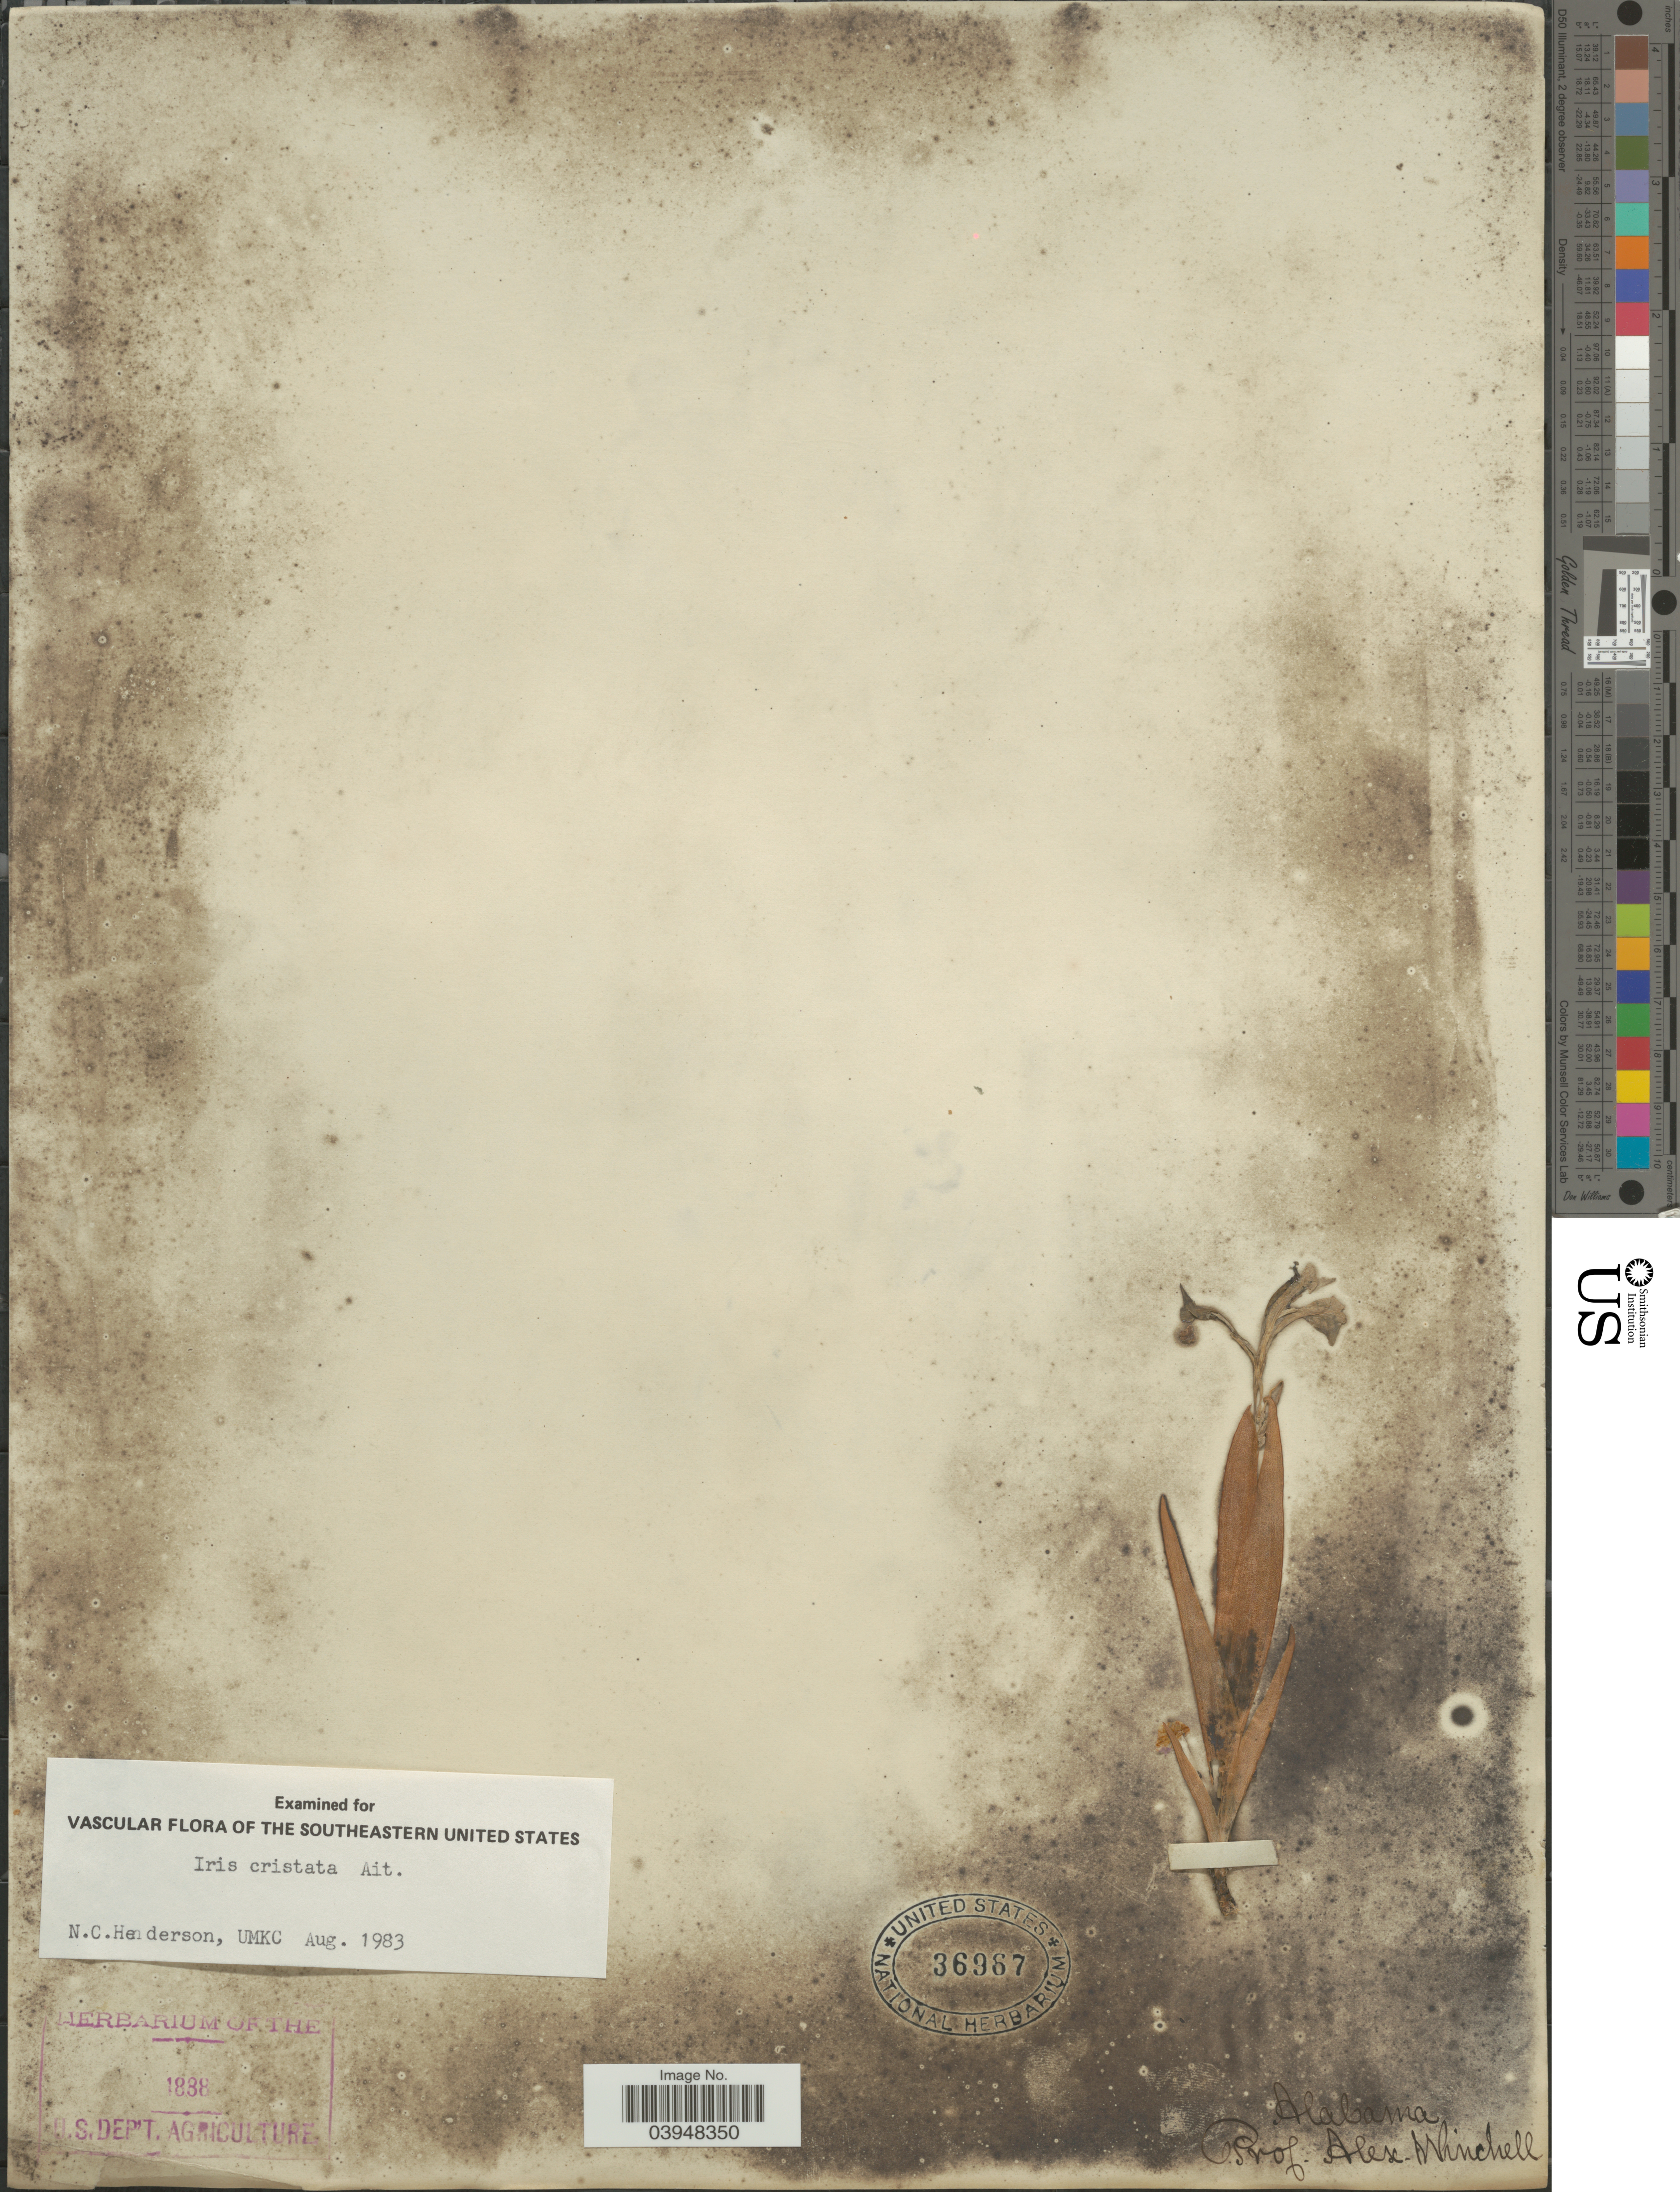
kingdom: Plantae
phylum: Tracheophyta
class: Liliopsida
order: Asparagales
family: Iridaceae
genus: Iris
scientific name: Iris cristata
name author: Aiton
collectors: A. Winchell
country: United States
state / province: Alabama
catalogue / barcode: US 36967